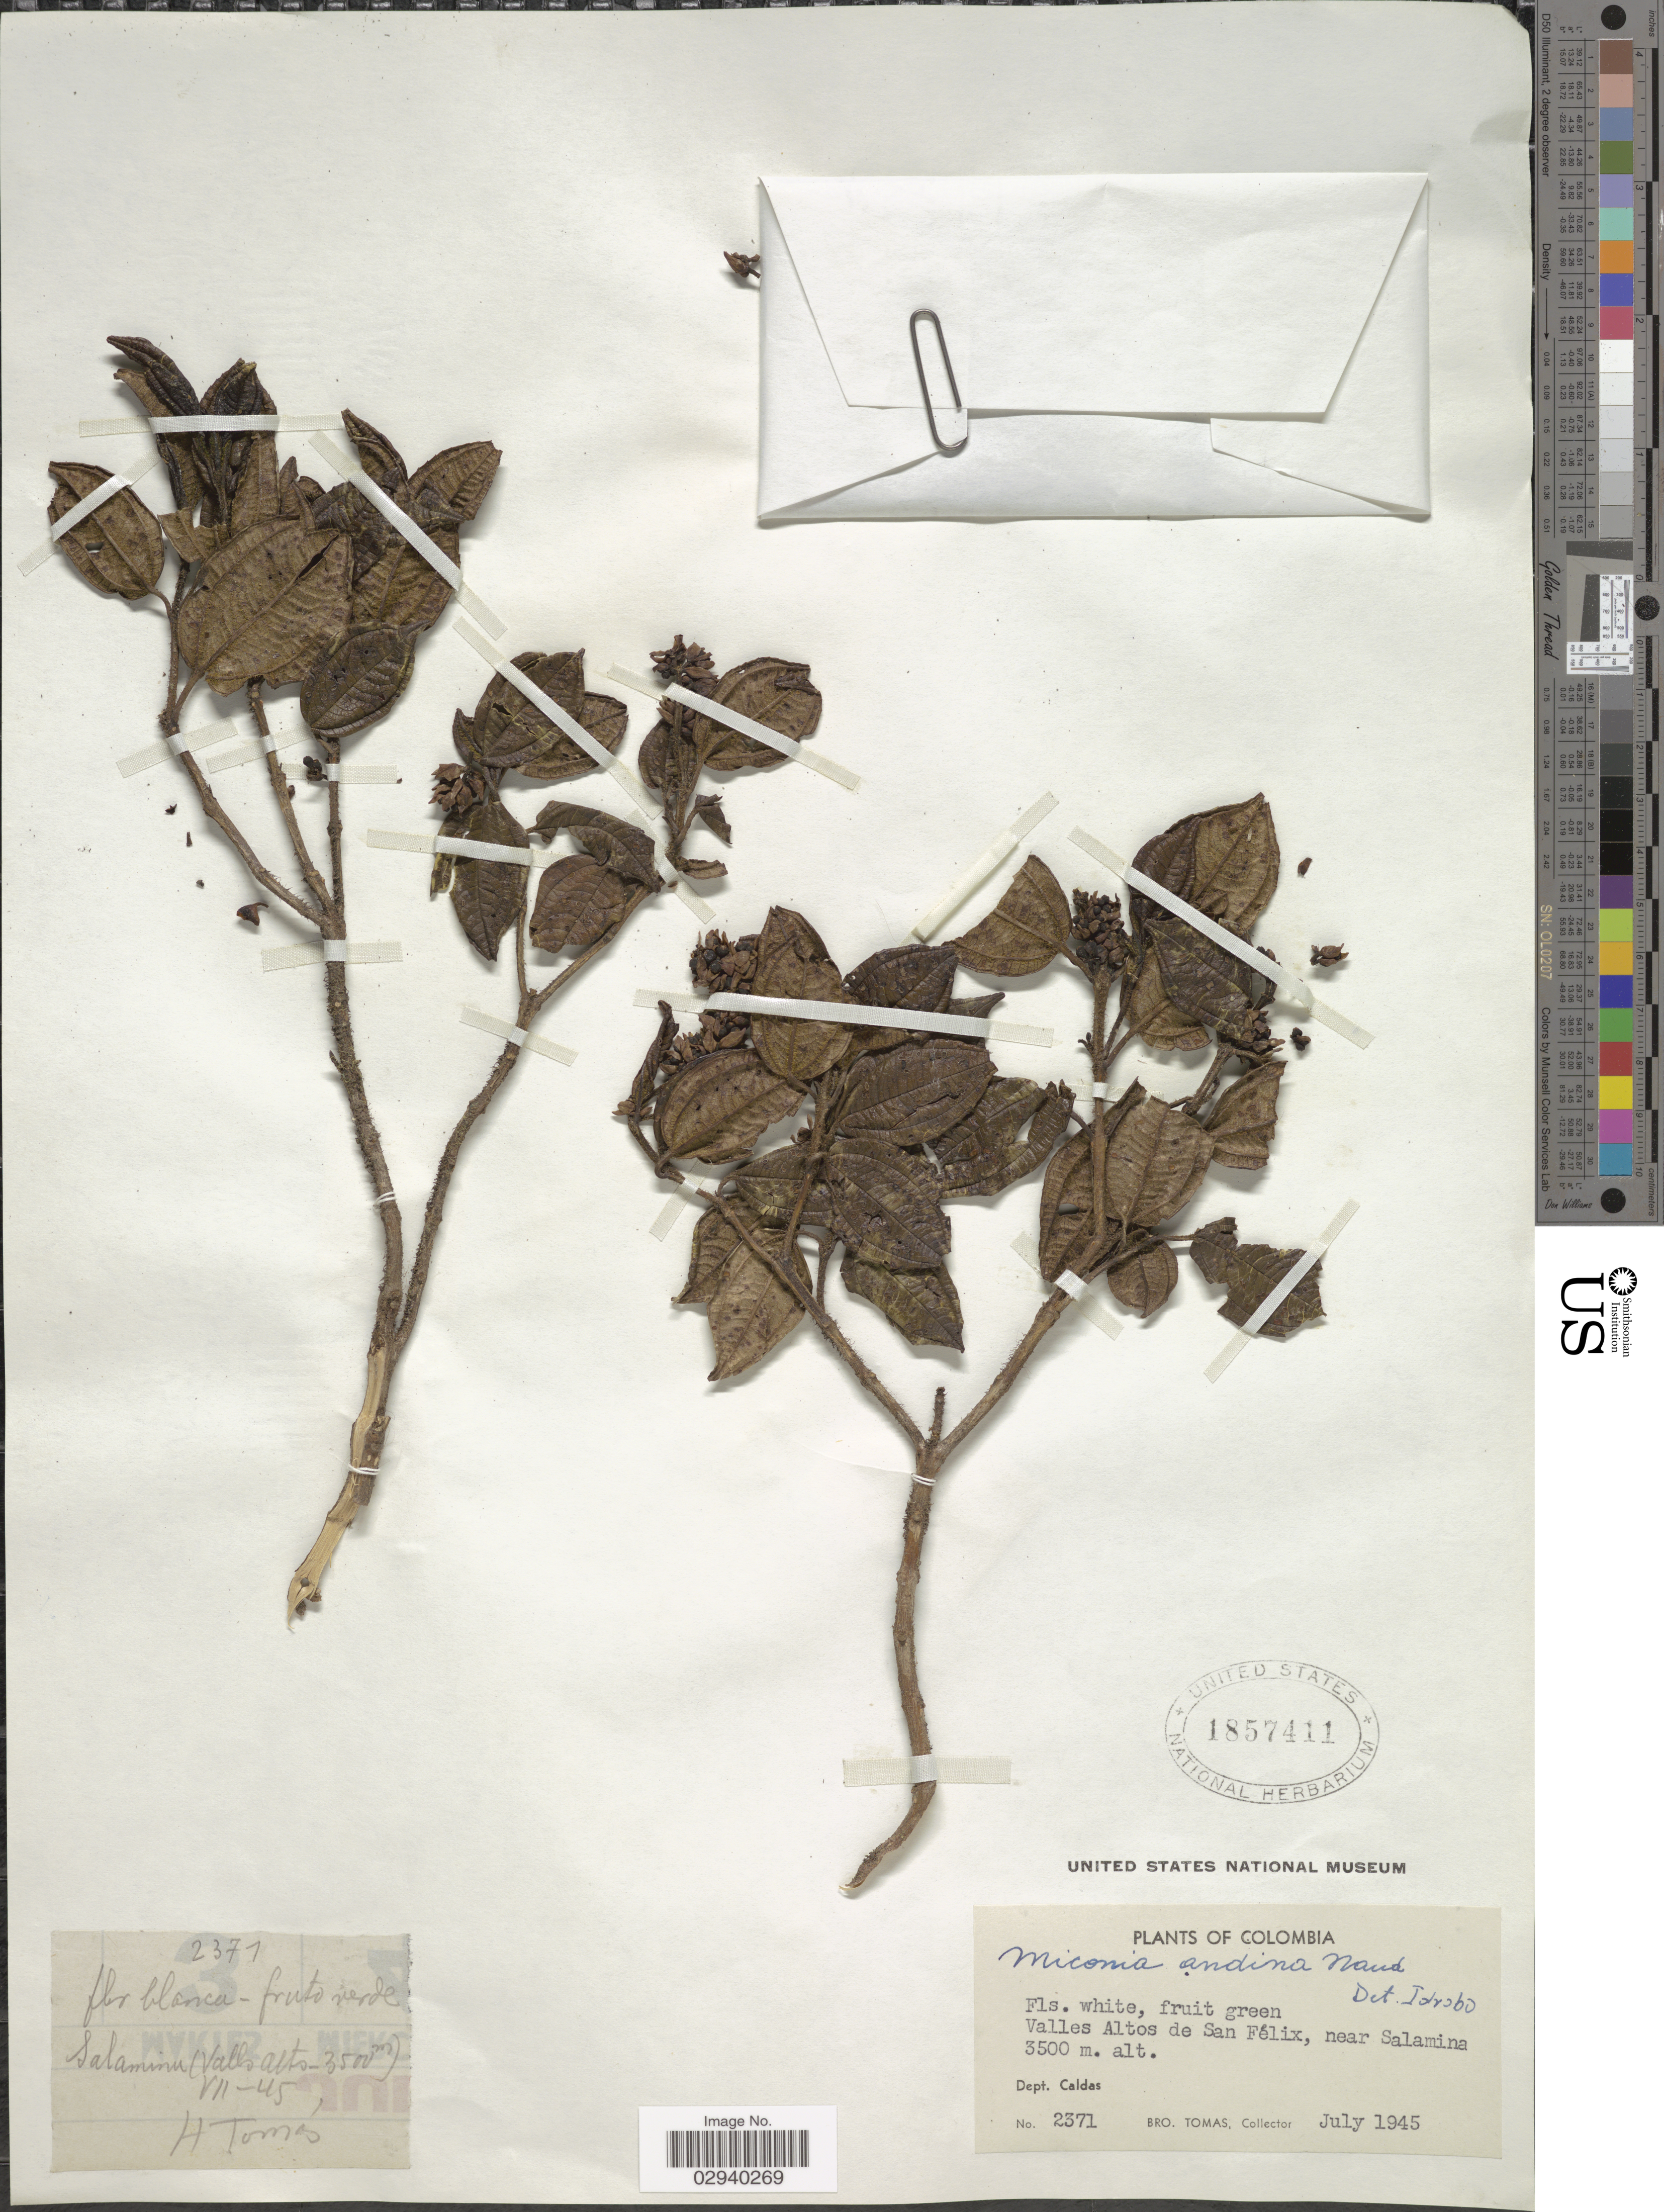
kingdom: Plantae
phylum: Tracheophyta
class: Magnoliopsida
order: Myrtales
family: Melastomataceae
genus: Miconia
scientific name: Miconia latifolia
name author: (D. Don) Naudin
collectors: B. Tomas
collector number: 2371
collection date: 1945-07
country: Colombia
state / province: Caldas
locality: Valles Altos de San Félix, near Salamina, Dept. Caldas.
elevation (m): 3500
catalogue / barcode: US 1857411